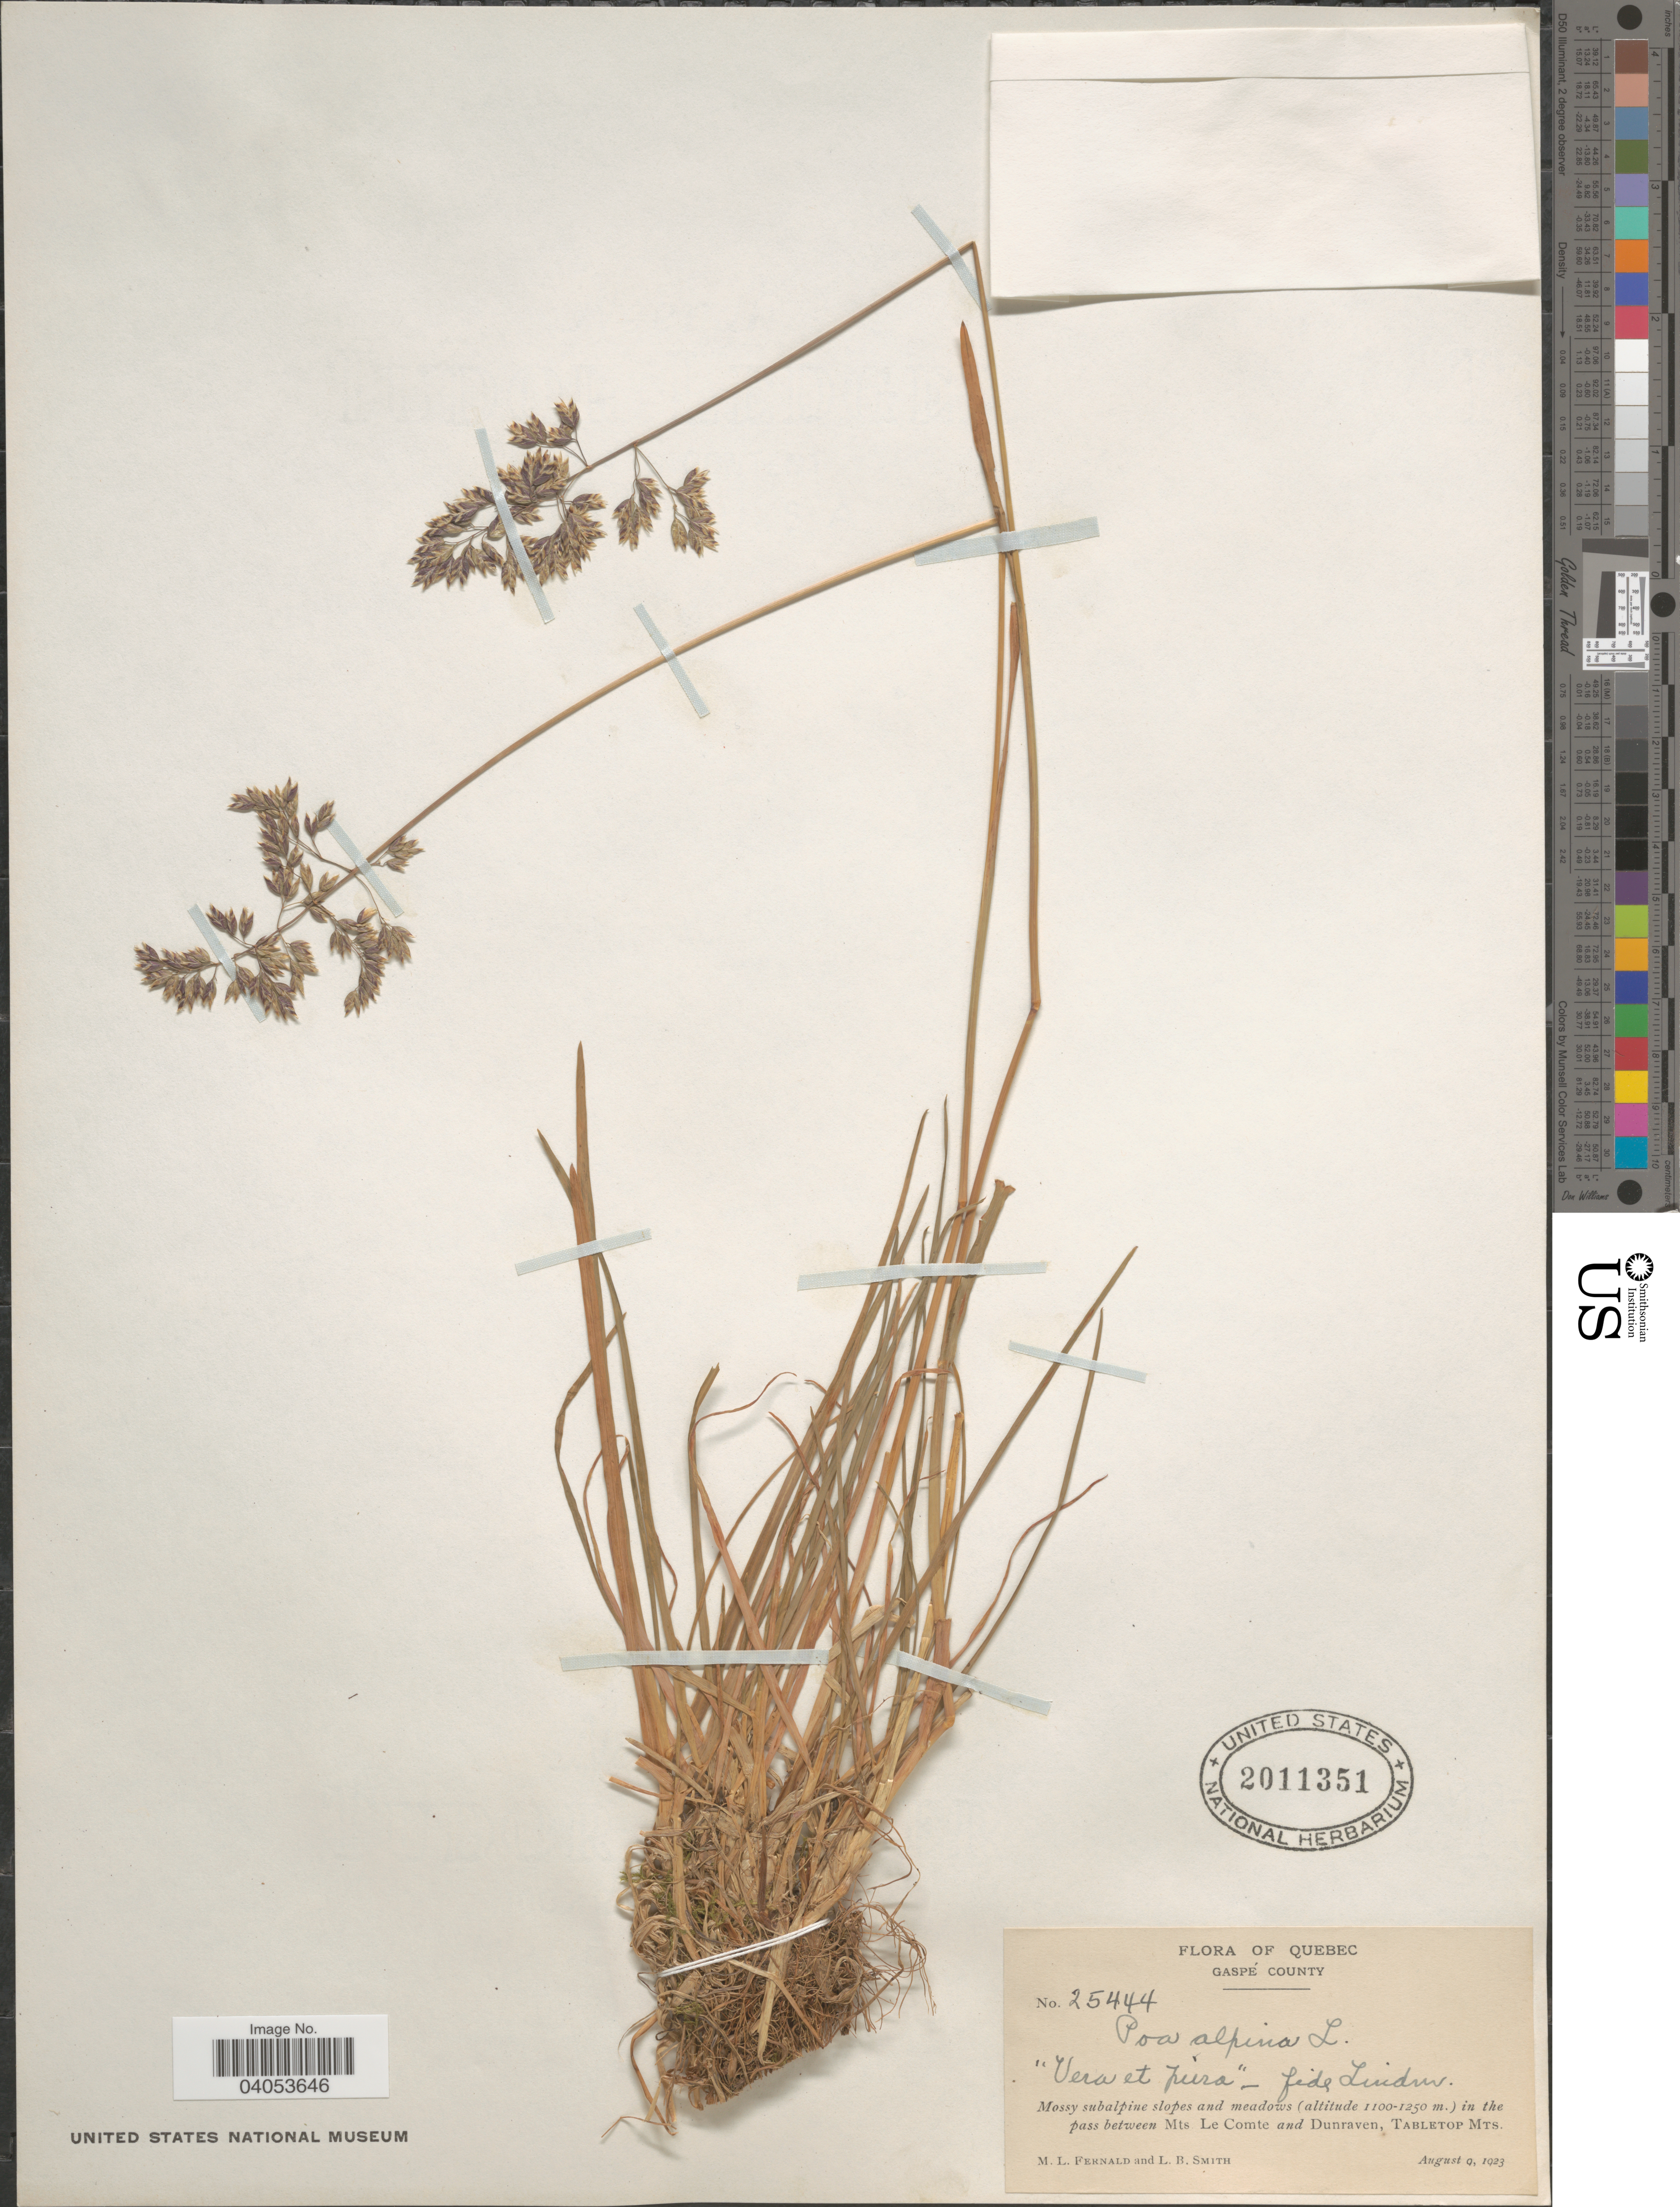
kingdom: Plantae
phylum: Tracheophyta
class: Liliopsida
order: Poales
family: Poaceae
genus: Poa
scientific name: Poa alpina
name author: L.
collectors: M. L. Fernald & L. Smith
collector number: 25444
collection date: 1923-08-09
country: Canada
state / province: Quebec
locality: Gaspé County. Mossy subalpine slopes and meadows in the pass between Mts. Le Comte and Dunraven, Tabletop Mts.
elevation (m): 1100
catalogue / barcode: US 2011351